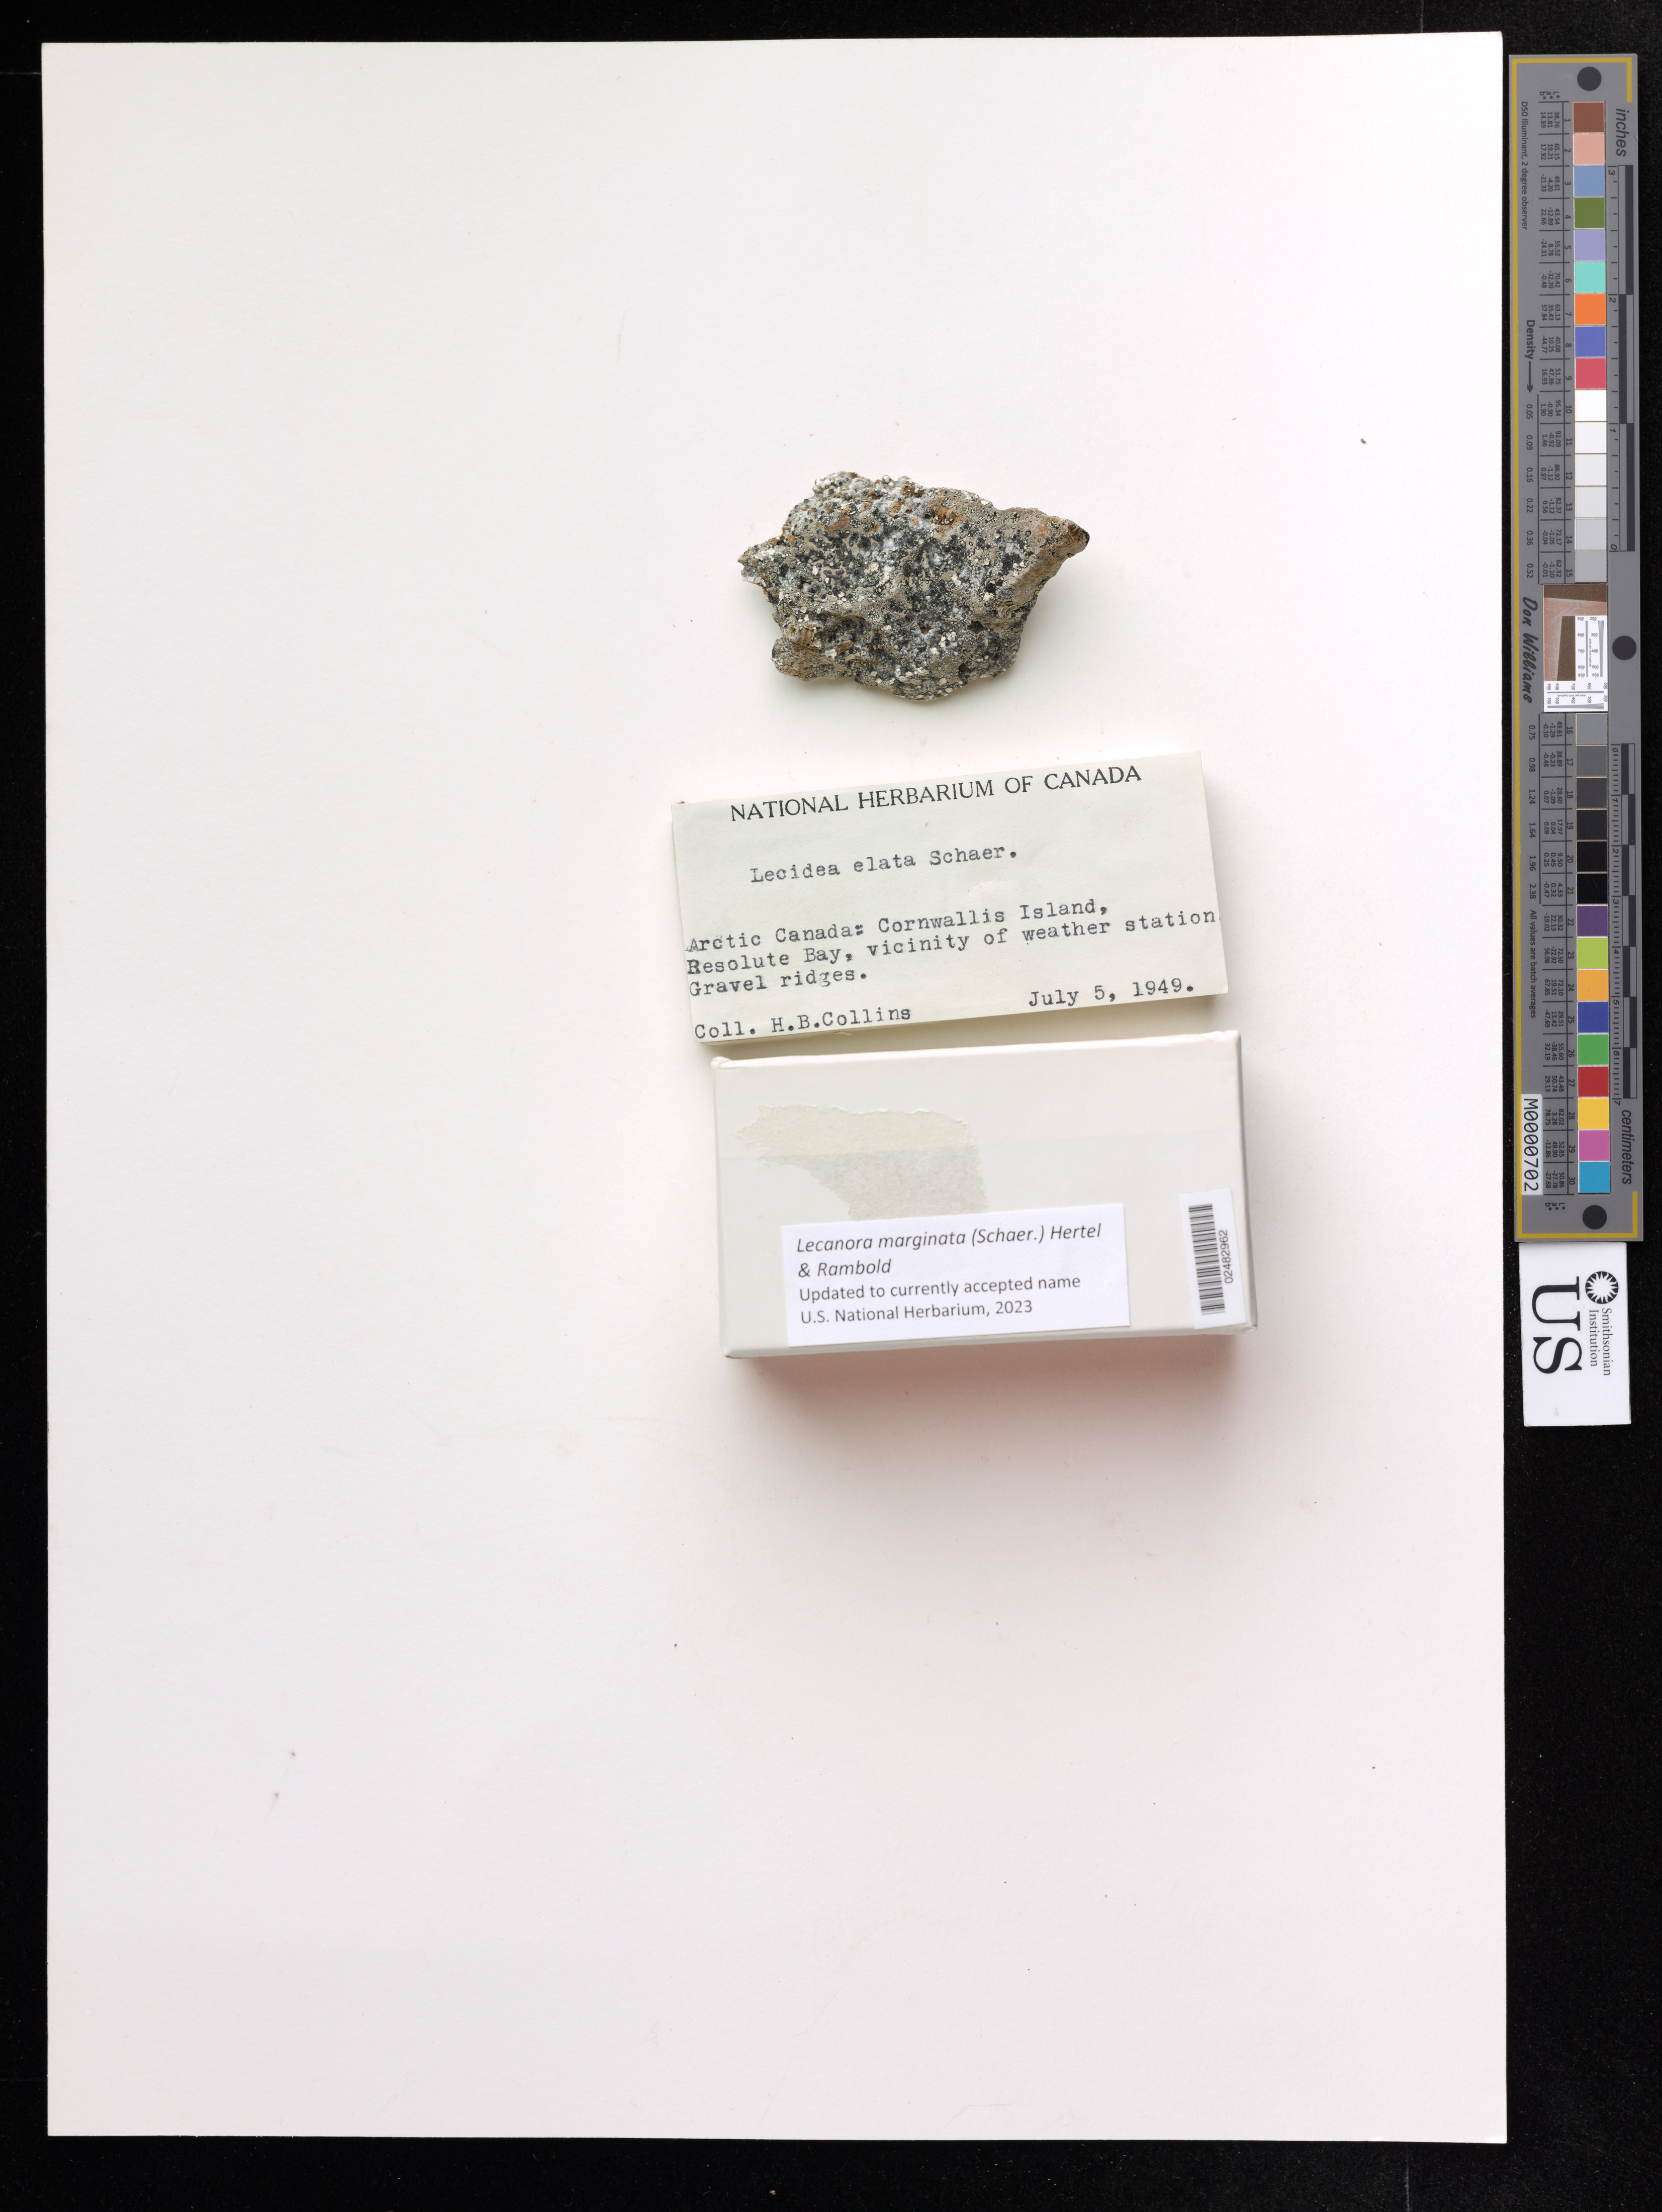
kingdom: Fungi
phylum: Ascomycota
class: Lecanoromycetes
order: Lecanorales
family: Lecanoraceae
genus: Lecanora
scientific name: Lecanora marginata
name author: (Schaer.) Hertel & Rambold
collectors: H. Collins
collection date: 1949-07-05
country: Canada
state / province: Nunavut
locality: Cornwallis Island, Resolute Bay, vicinity of weather station.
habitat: Gravel ridges.